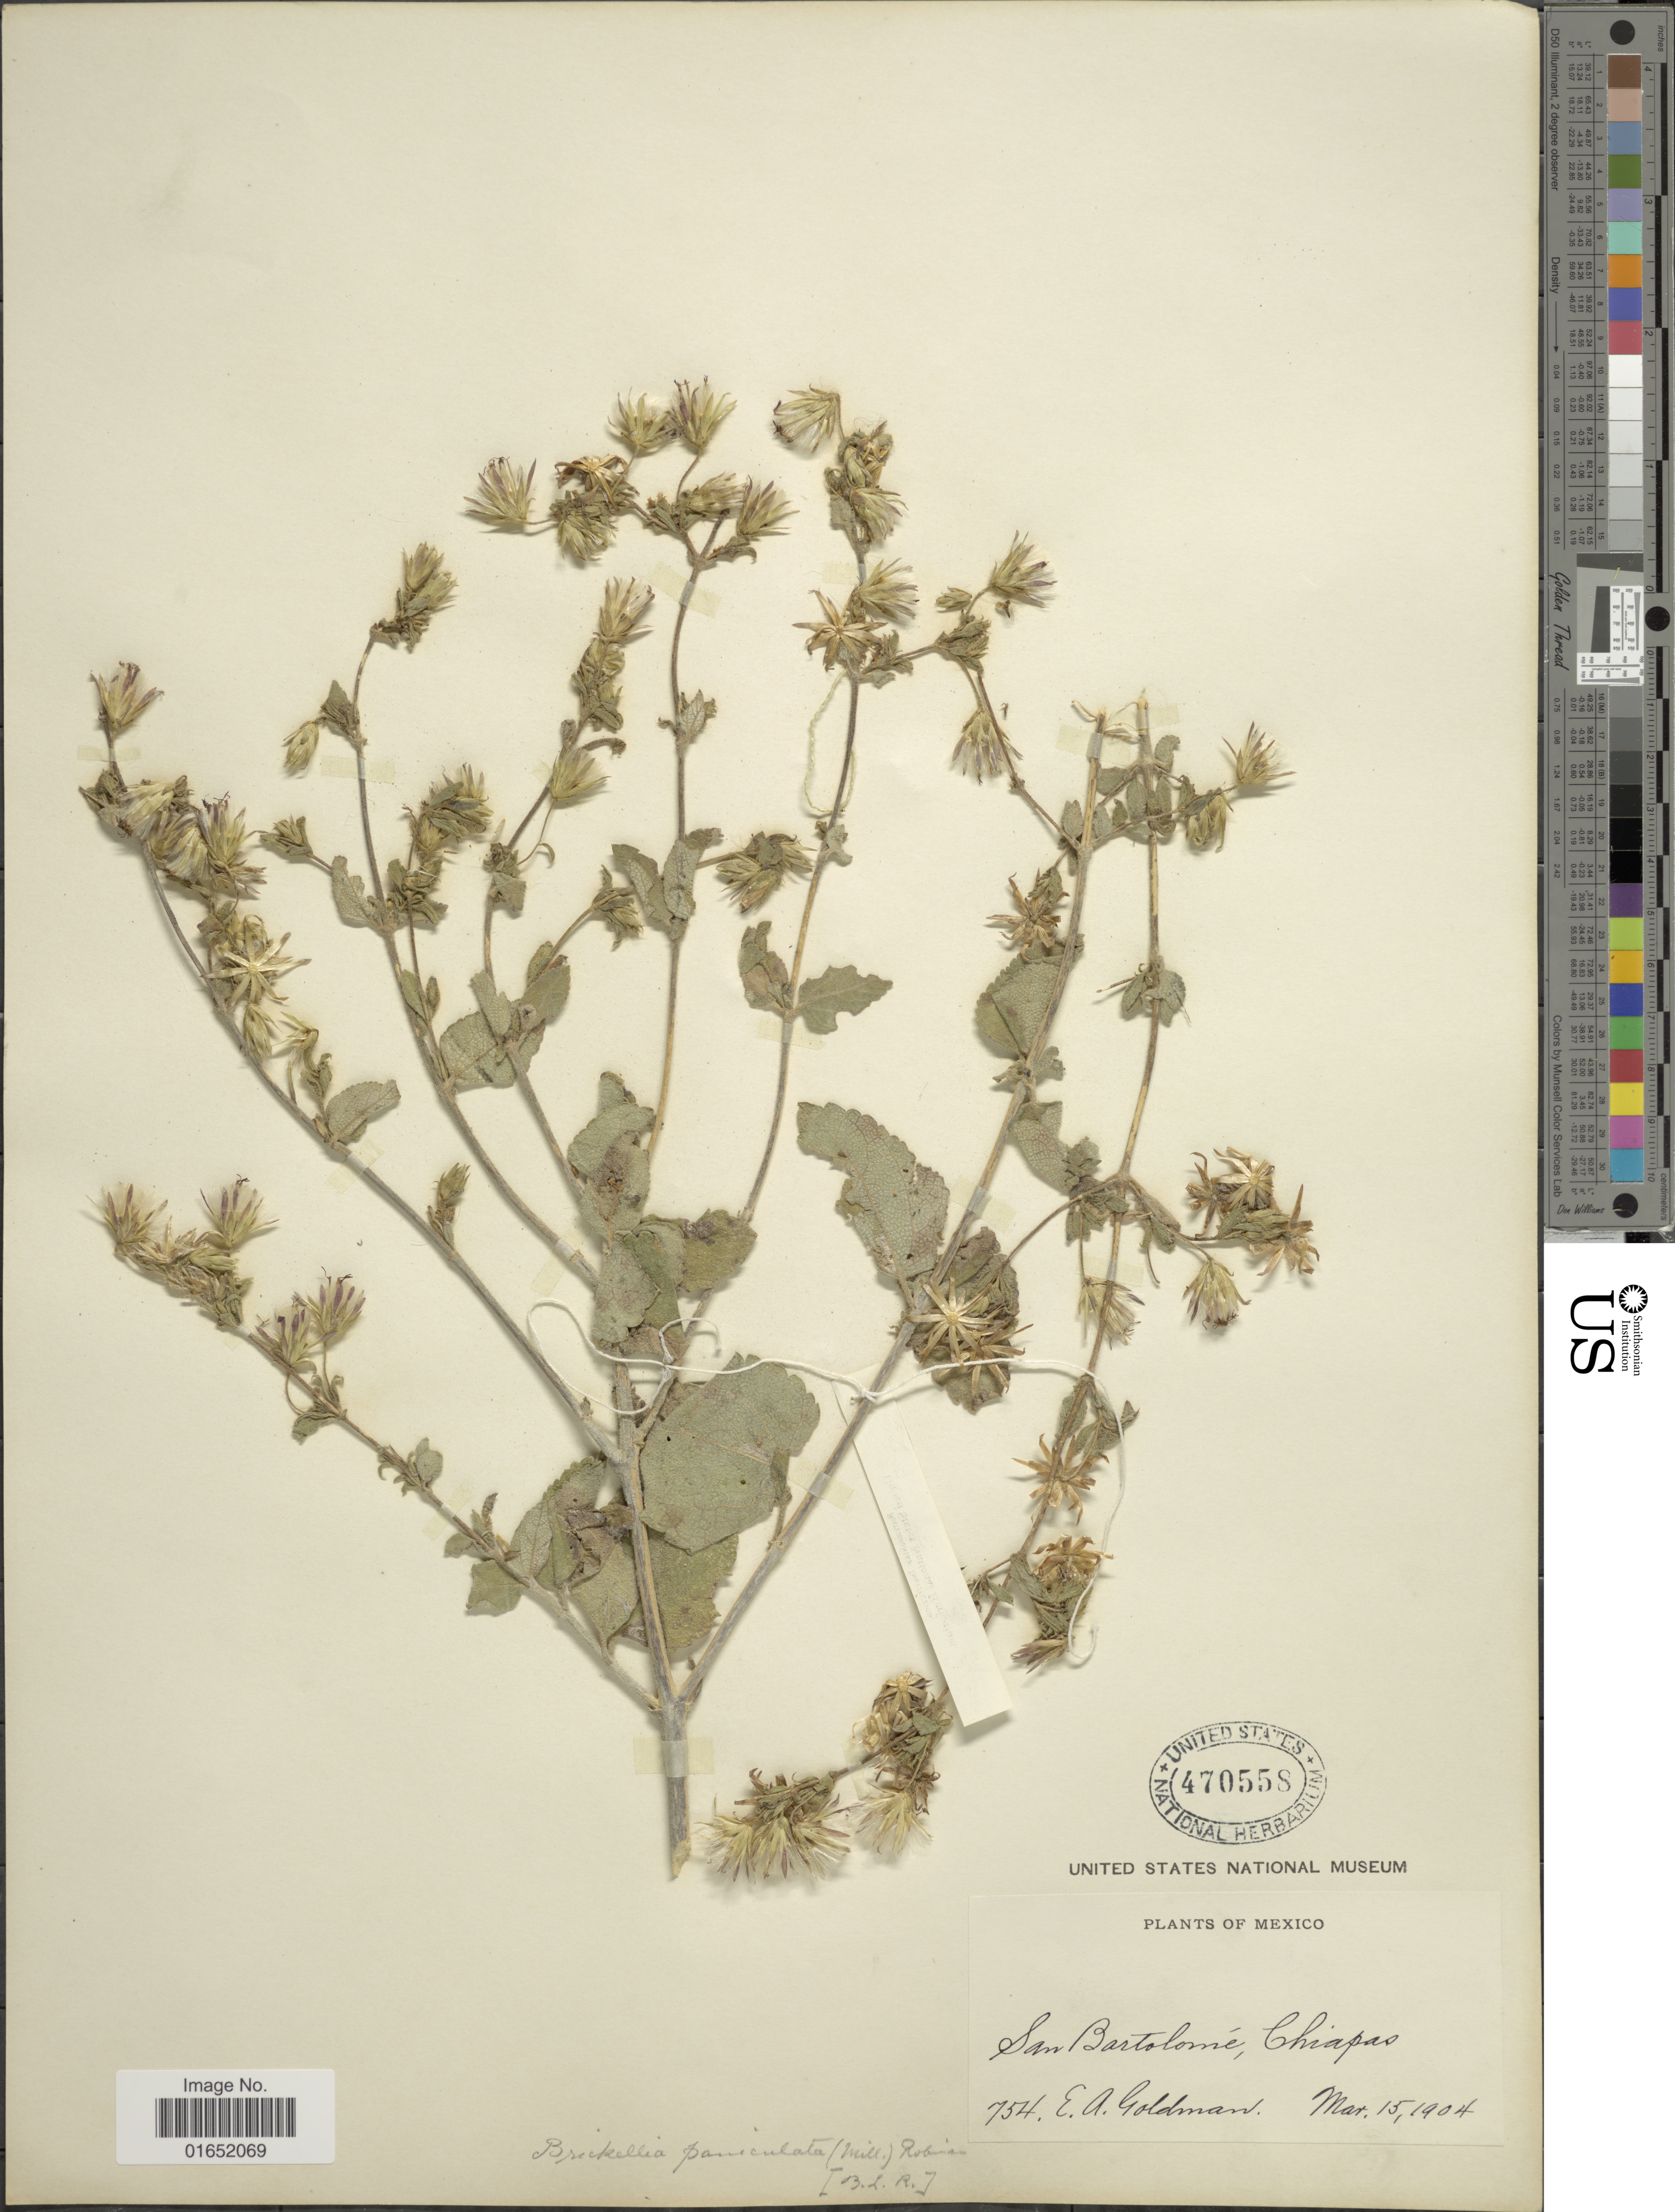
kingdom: Plantae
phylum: Tracheophyta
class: Magnoliopsida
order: Asterales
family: Asteraceae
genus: Brickellia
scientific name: Brickellia paniculata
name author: (Mill.) B.L. Rob.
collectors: E. A. Goldman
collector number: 754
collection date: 1904-03-15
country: Mexico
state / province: Chiapas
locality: San Bartolomé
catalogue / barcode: US 470558